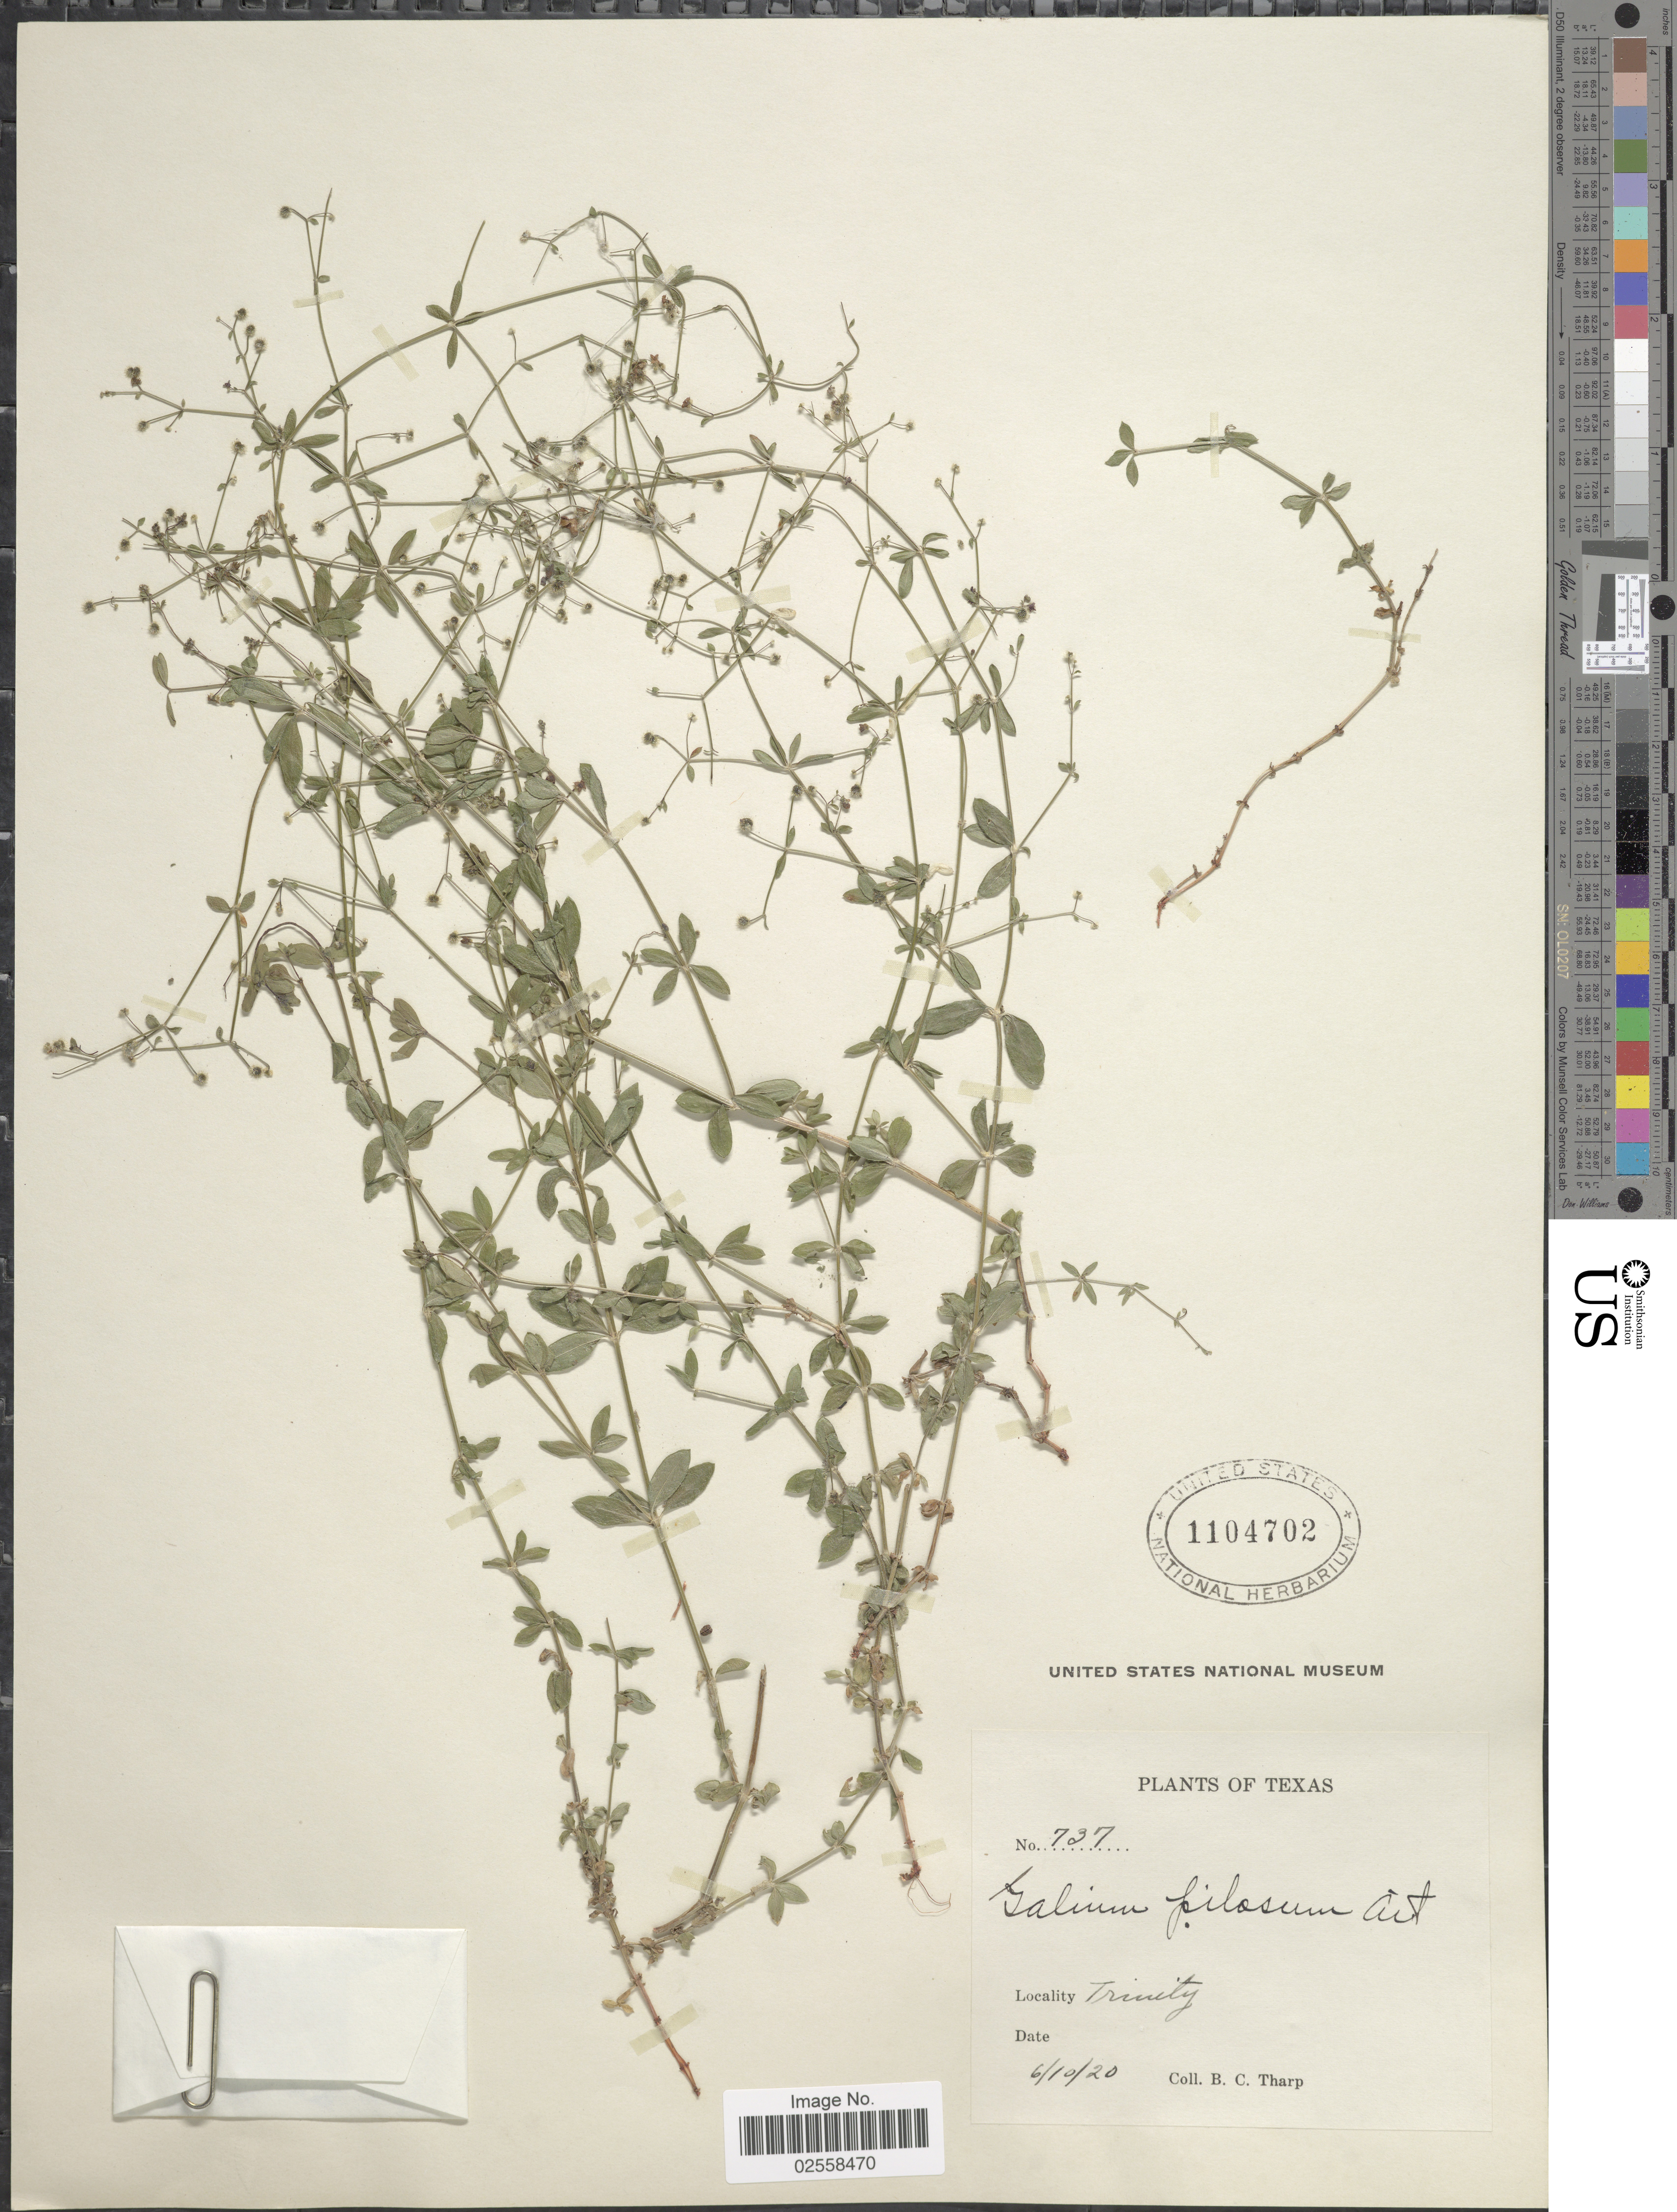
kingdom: Plantae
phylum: Tracheophyta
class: Magnoliopsida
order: Gentianales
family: Rubiaceae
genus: Galium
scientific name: Galium pilosum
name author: Aiton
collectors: B. C. Tharp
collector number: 737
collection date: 1920-06-10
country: United States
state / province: Texas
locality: Trinity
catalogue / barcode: US 1104702